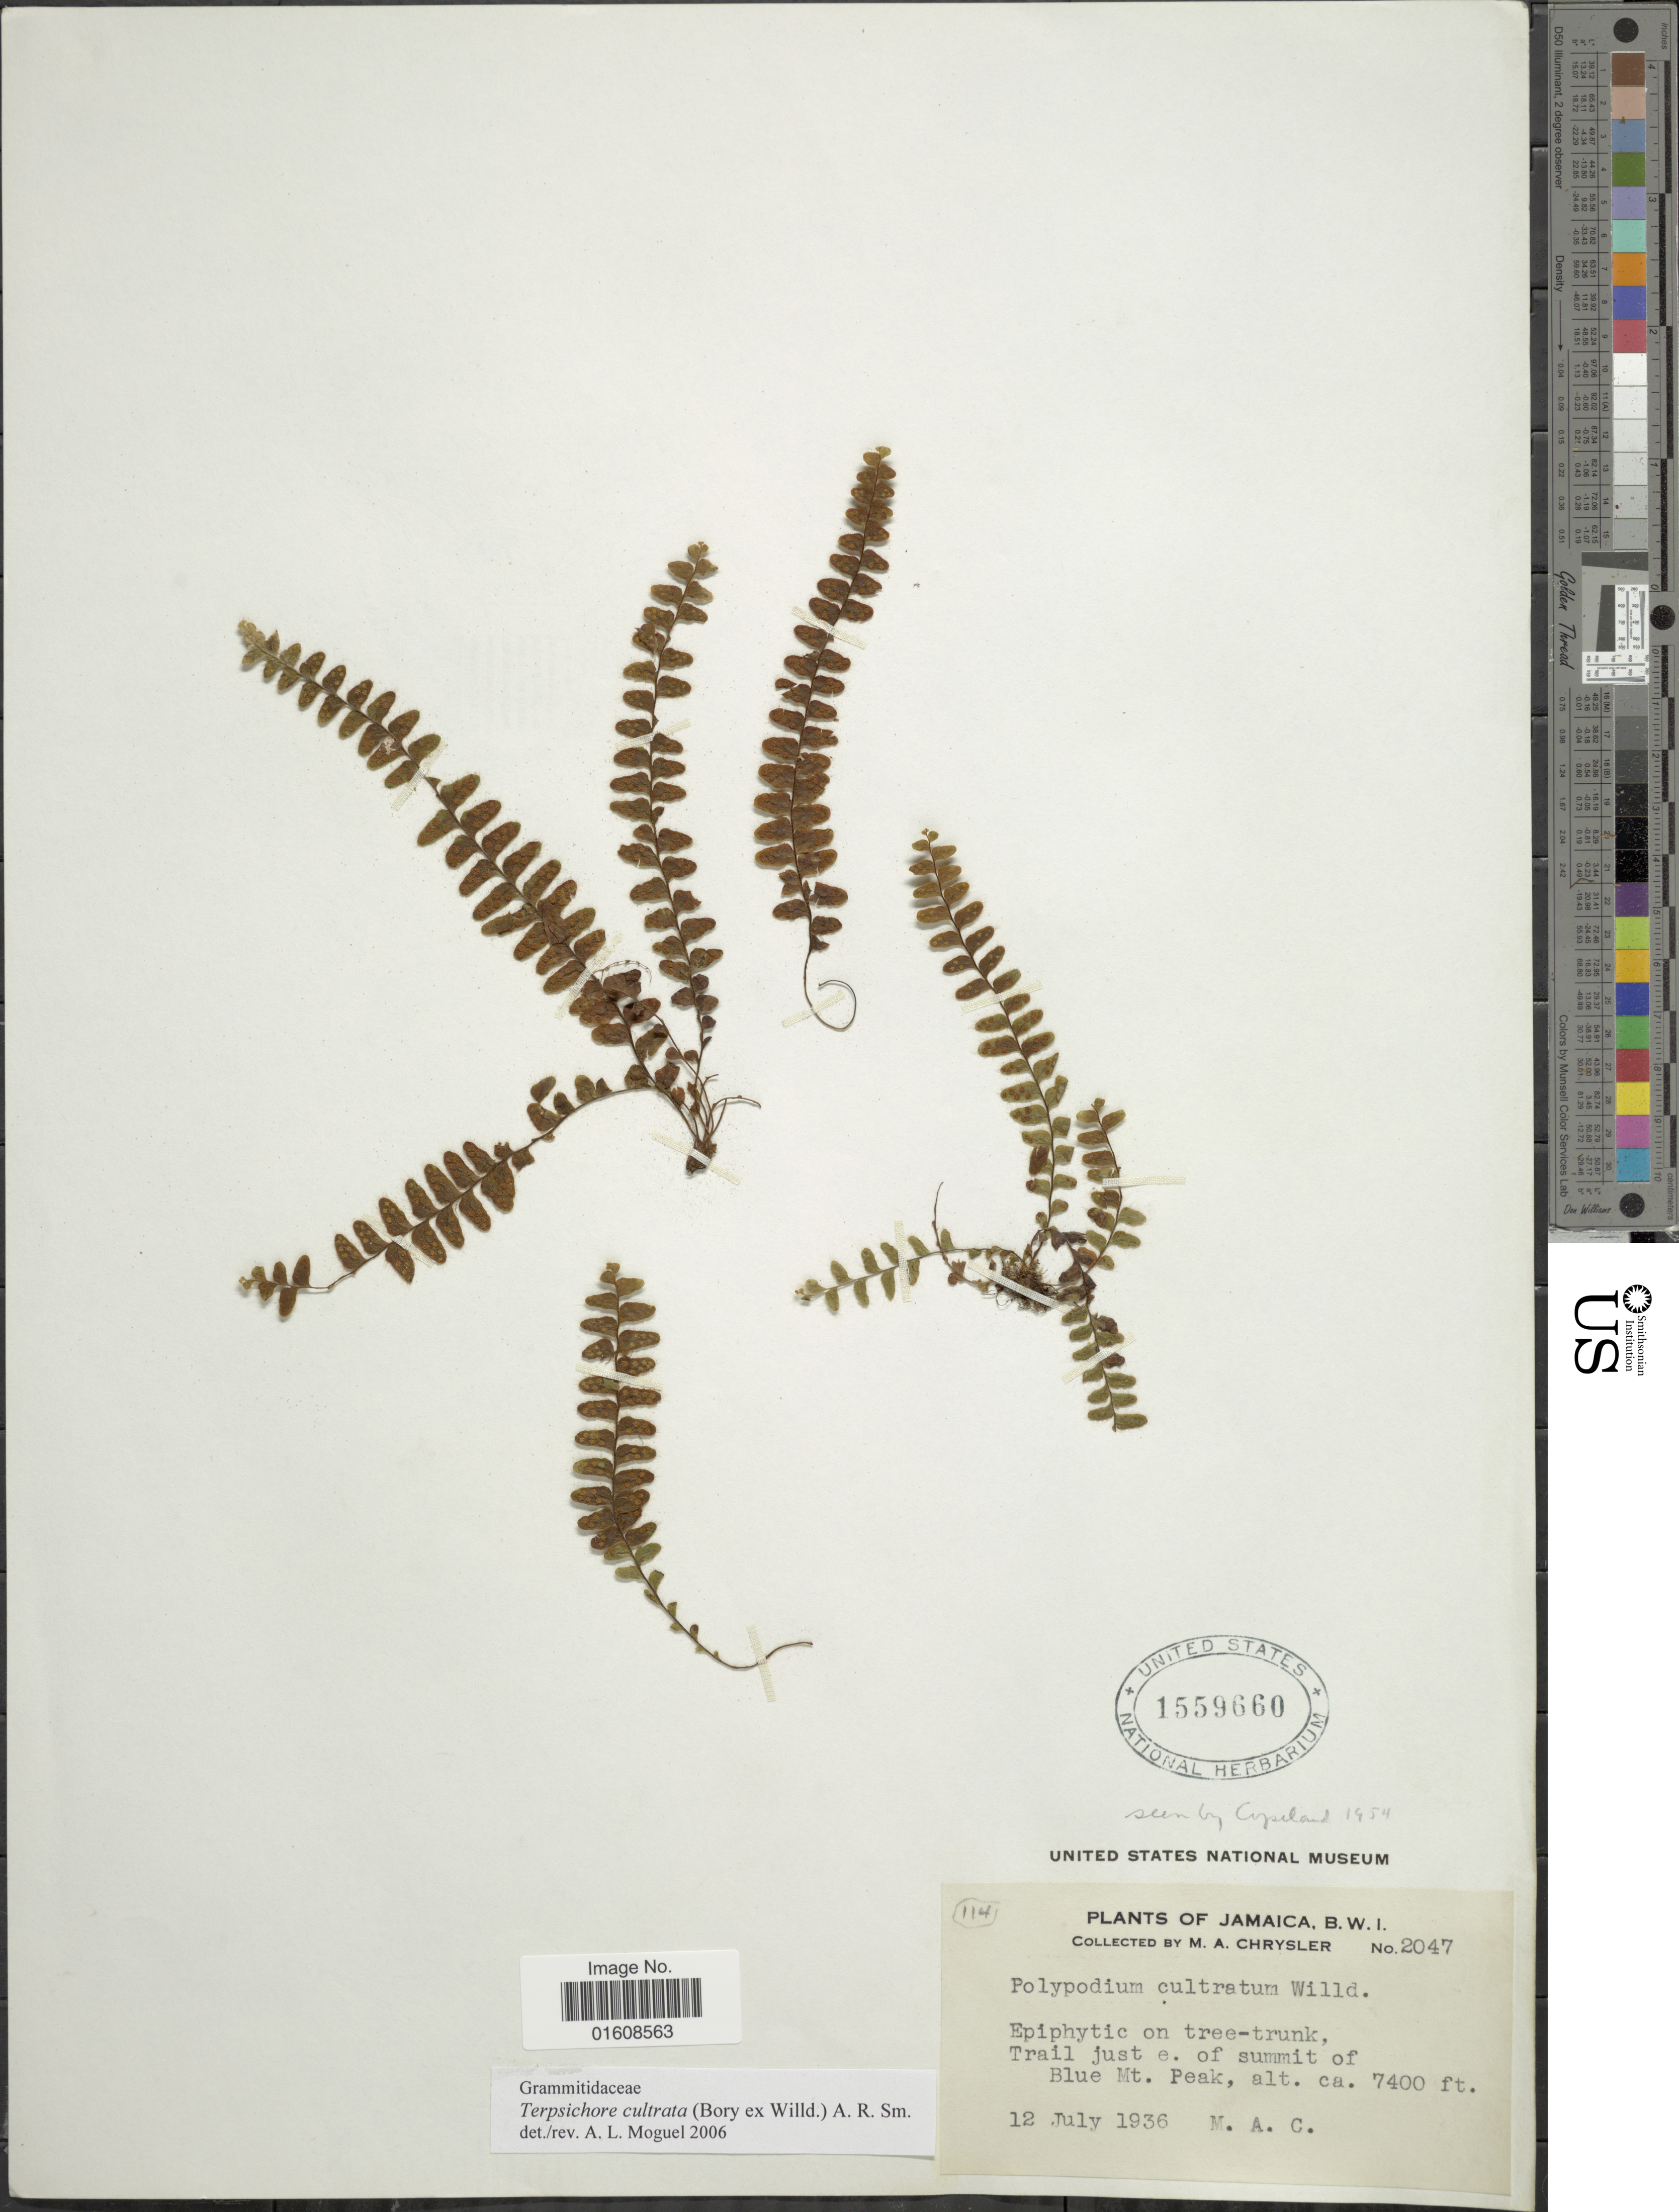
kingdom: Plantae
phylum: Tracheophyta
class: Polypodiopsida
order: Polypodiales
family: Polypodiaceae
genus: Alansmia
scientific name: Alansmia cultrata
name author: (Bory ex Willd.) Moguel & M. Kessler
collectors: M. A. Chrysler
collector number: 2047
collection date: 1936-07-12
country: Jamaica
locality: B. W. I. Trail just e. of summit of Blue Mt. Peak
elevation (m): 2256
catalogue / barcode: US 1559660